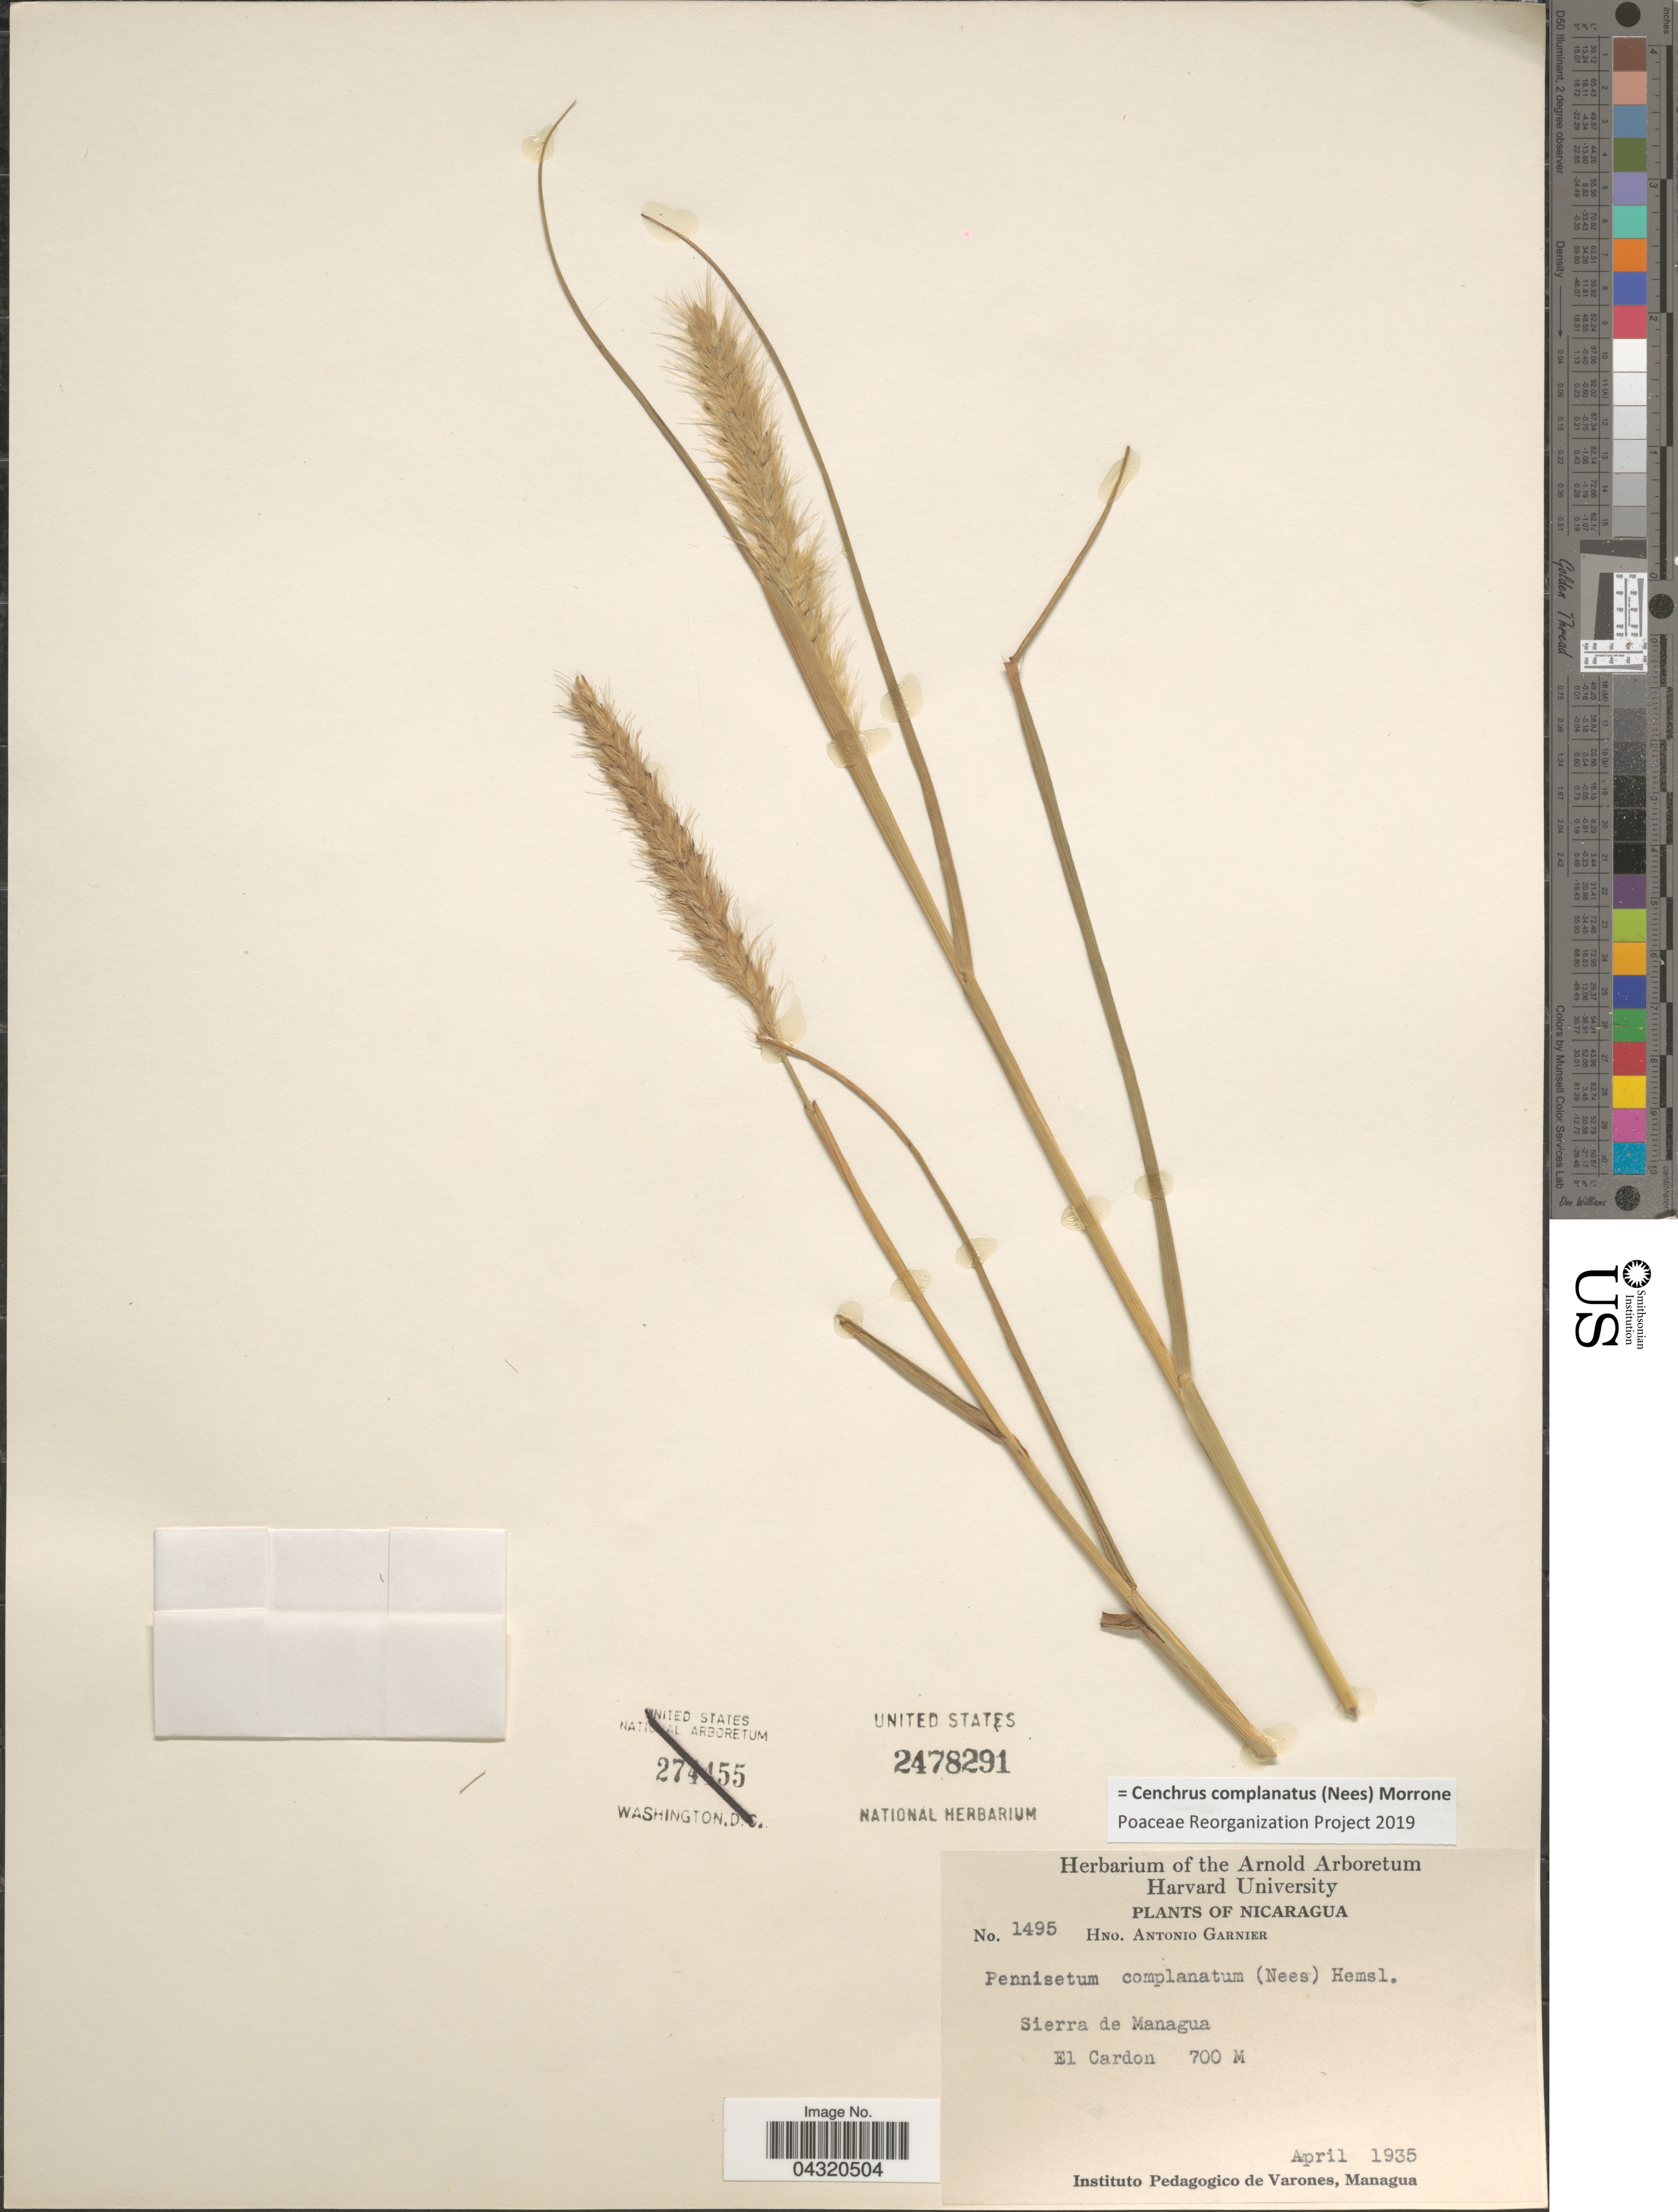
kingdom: Plantae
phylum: Tracheophyta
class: Liliopsida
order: Poales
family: Poaceae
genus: Cenchrus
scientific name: Cenchrus complanatus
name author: (Nees) Morrone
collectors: Bro. A. Garnier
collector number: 1495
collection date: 1935-04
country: Nicaragua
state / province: Managua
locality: Sierra de Managua. El Cardon.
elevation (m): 700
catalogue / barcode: US 2478291